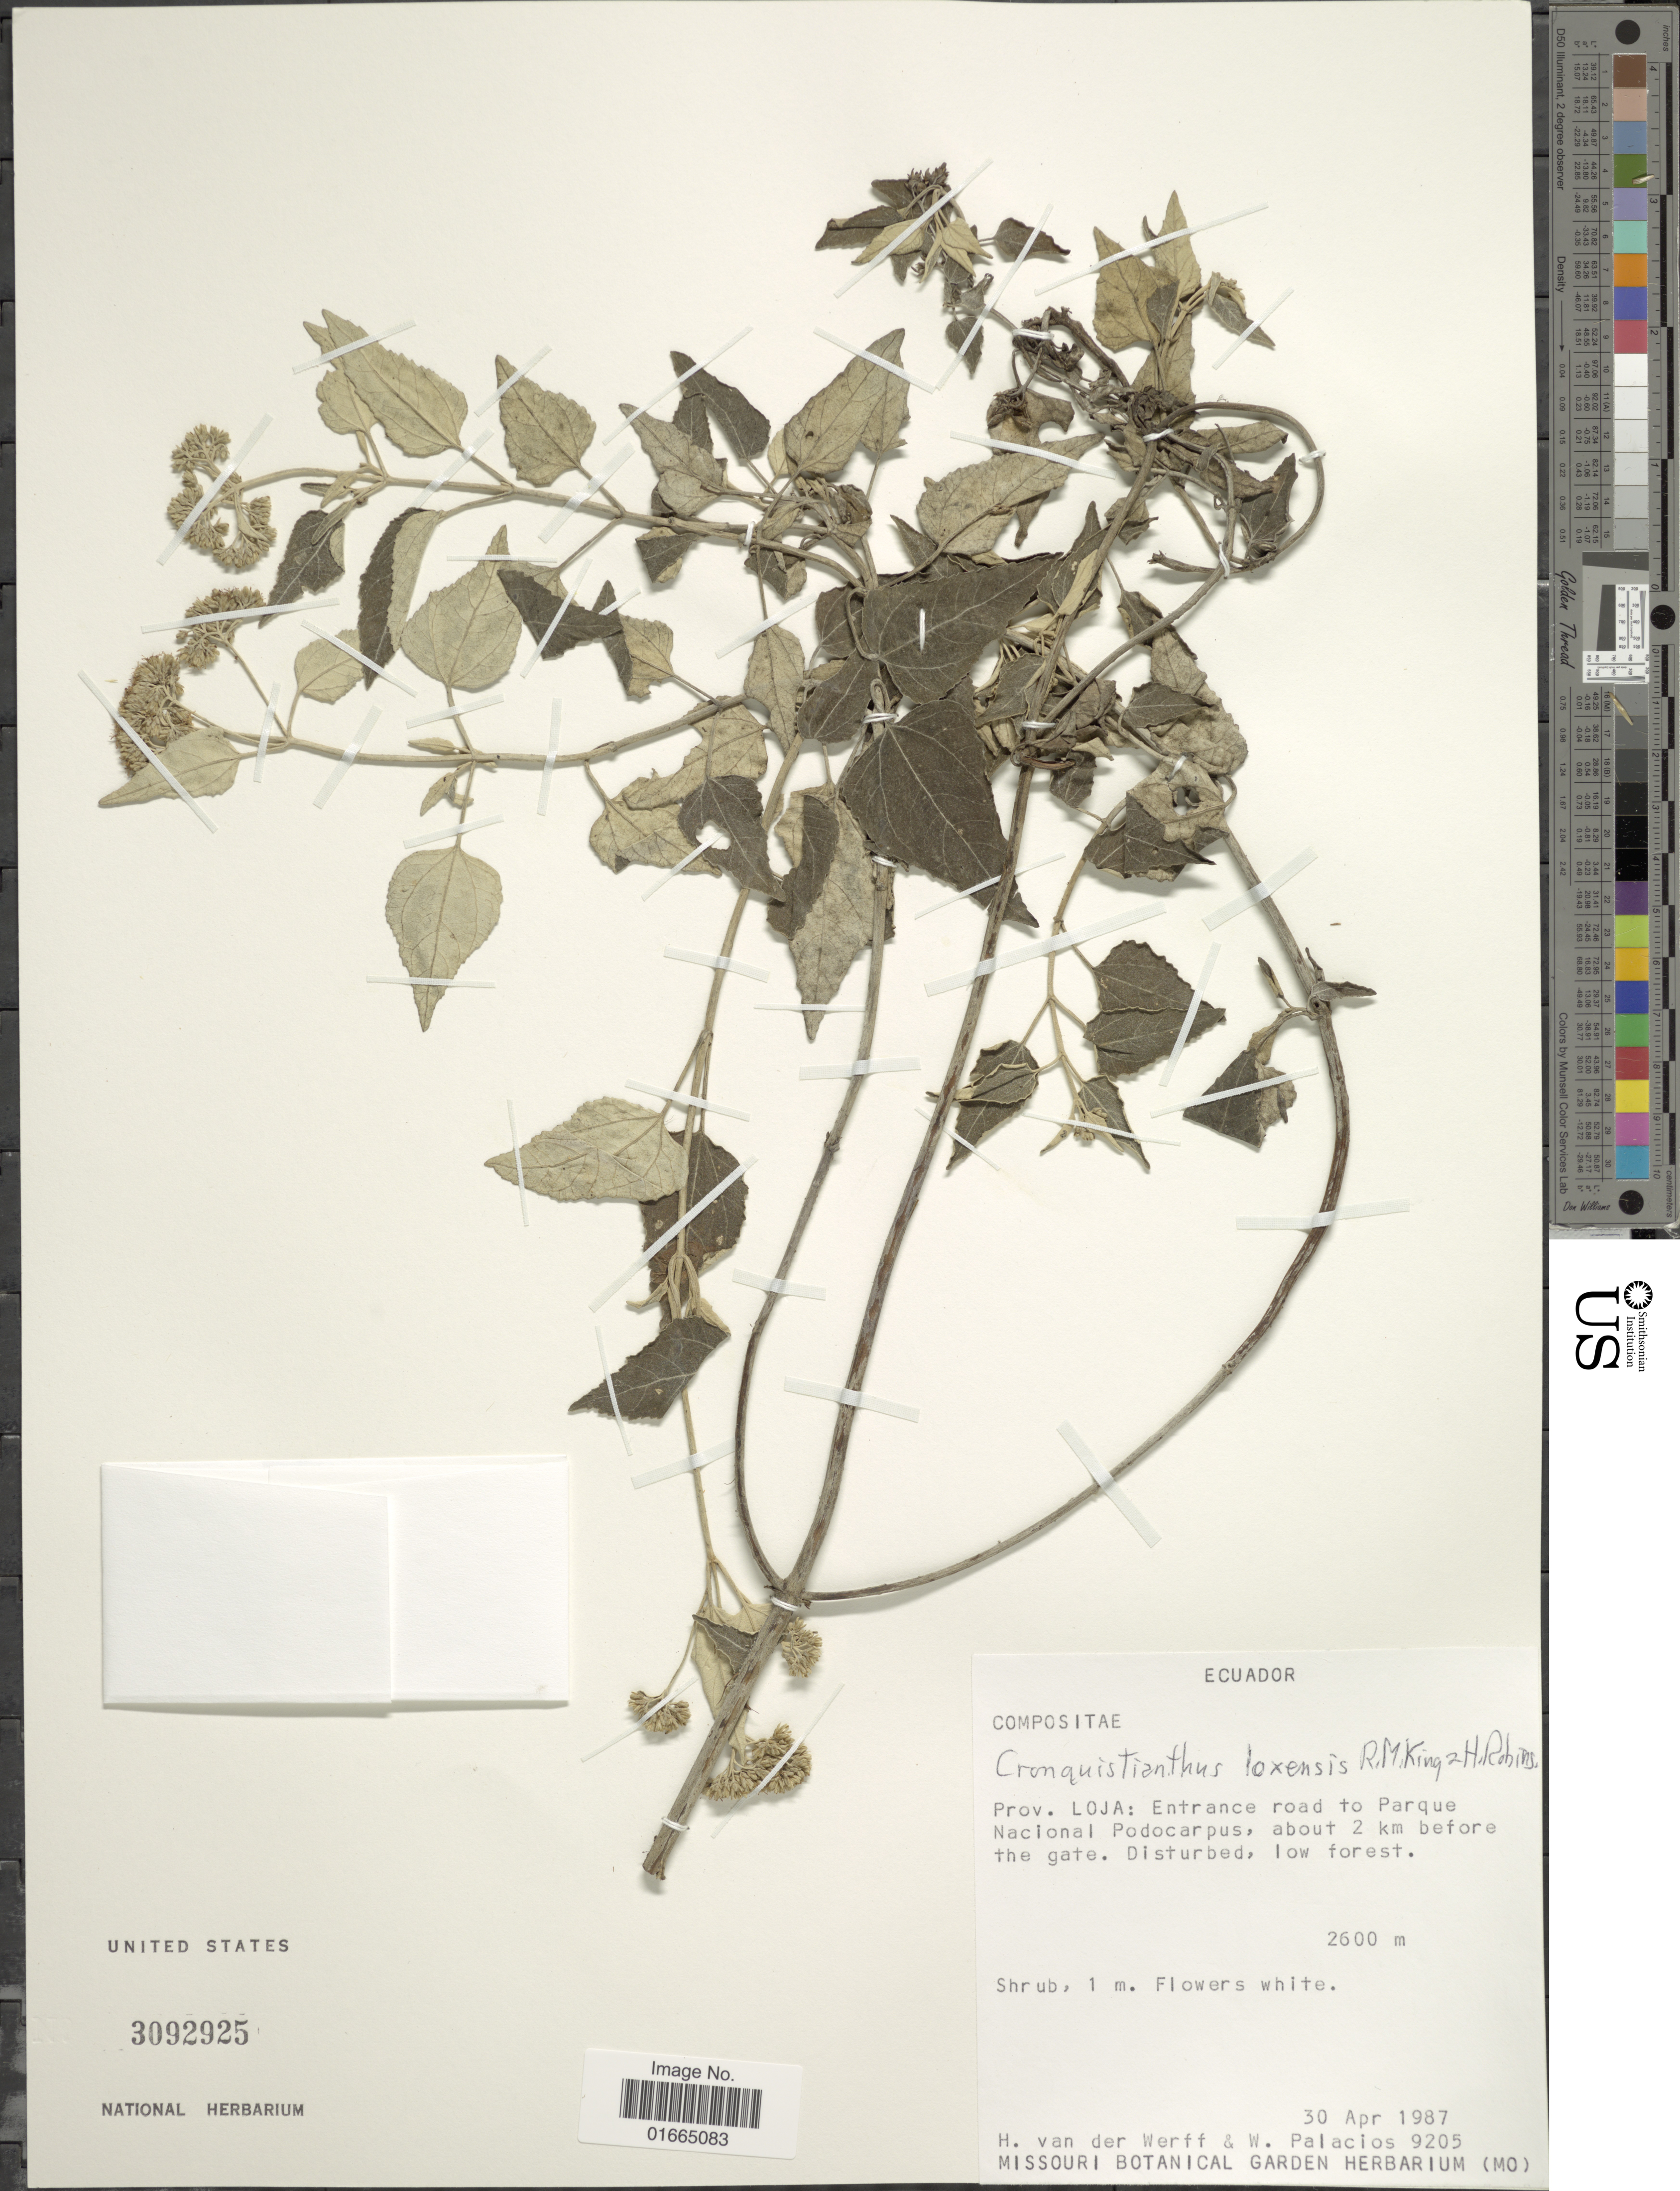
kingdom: Plantae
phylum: Tracheophyta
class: Magnoliopsida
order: Asterales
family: Asteraceae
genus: Cronquistianthus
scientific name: Cronquistianthus leucophyllus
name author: (Kunth) R.M. King & H. Rob.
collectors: H. van der Werff & W. Palacios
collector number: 9205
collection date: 1987-04-30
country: Ecuador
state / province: Loja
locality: Prov. Loja: Entrance road to Parque Nacional Podocarpus, about 2 km before the gate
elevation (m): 2600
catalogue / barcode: US 3092925